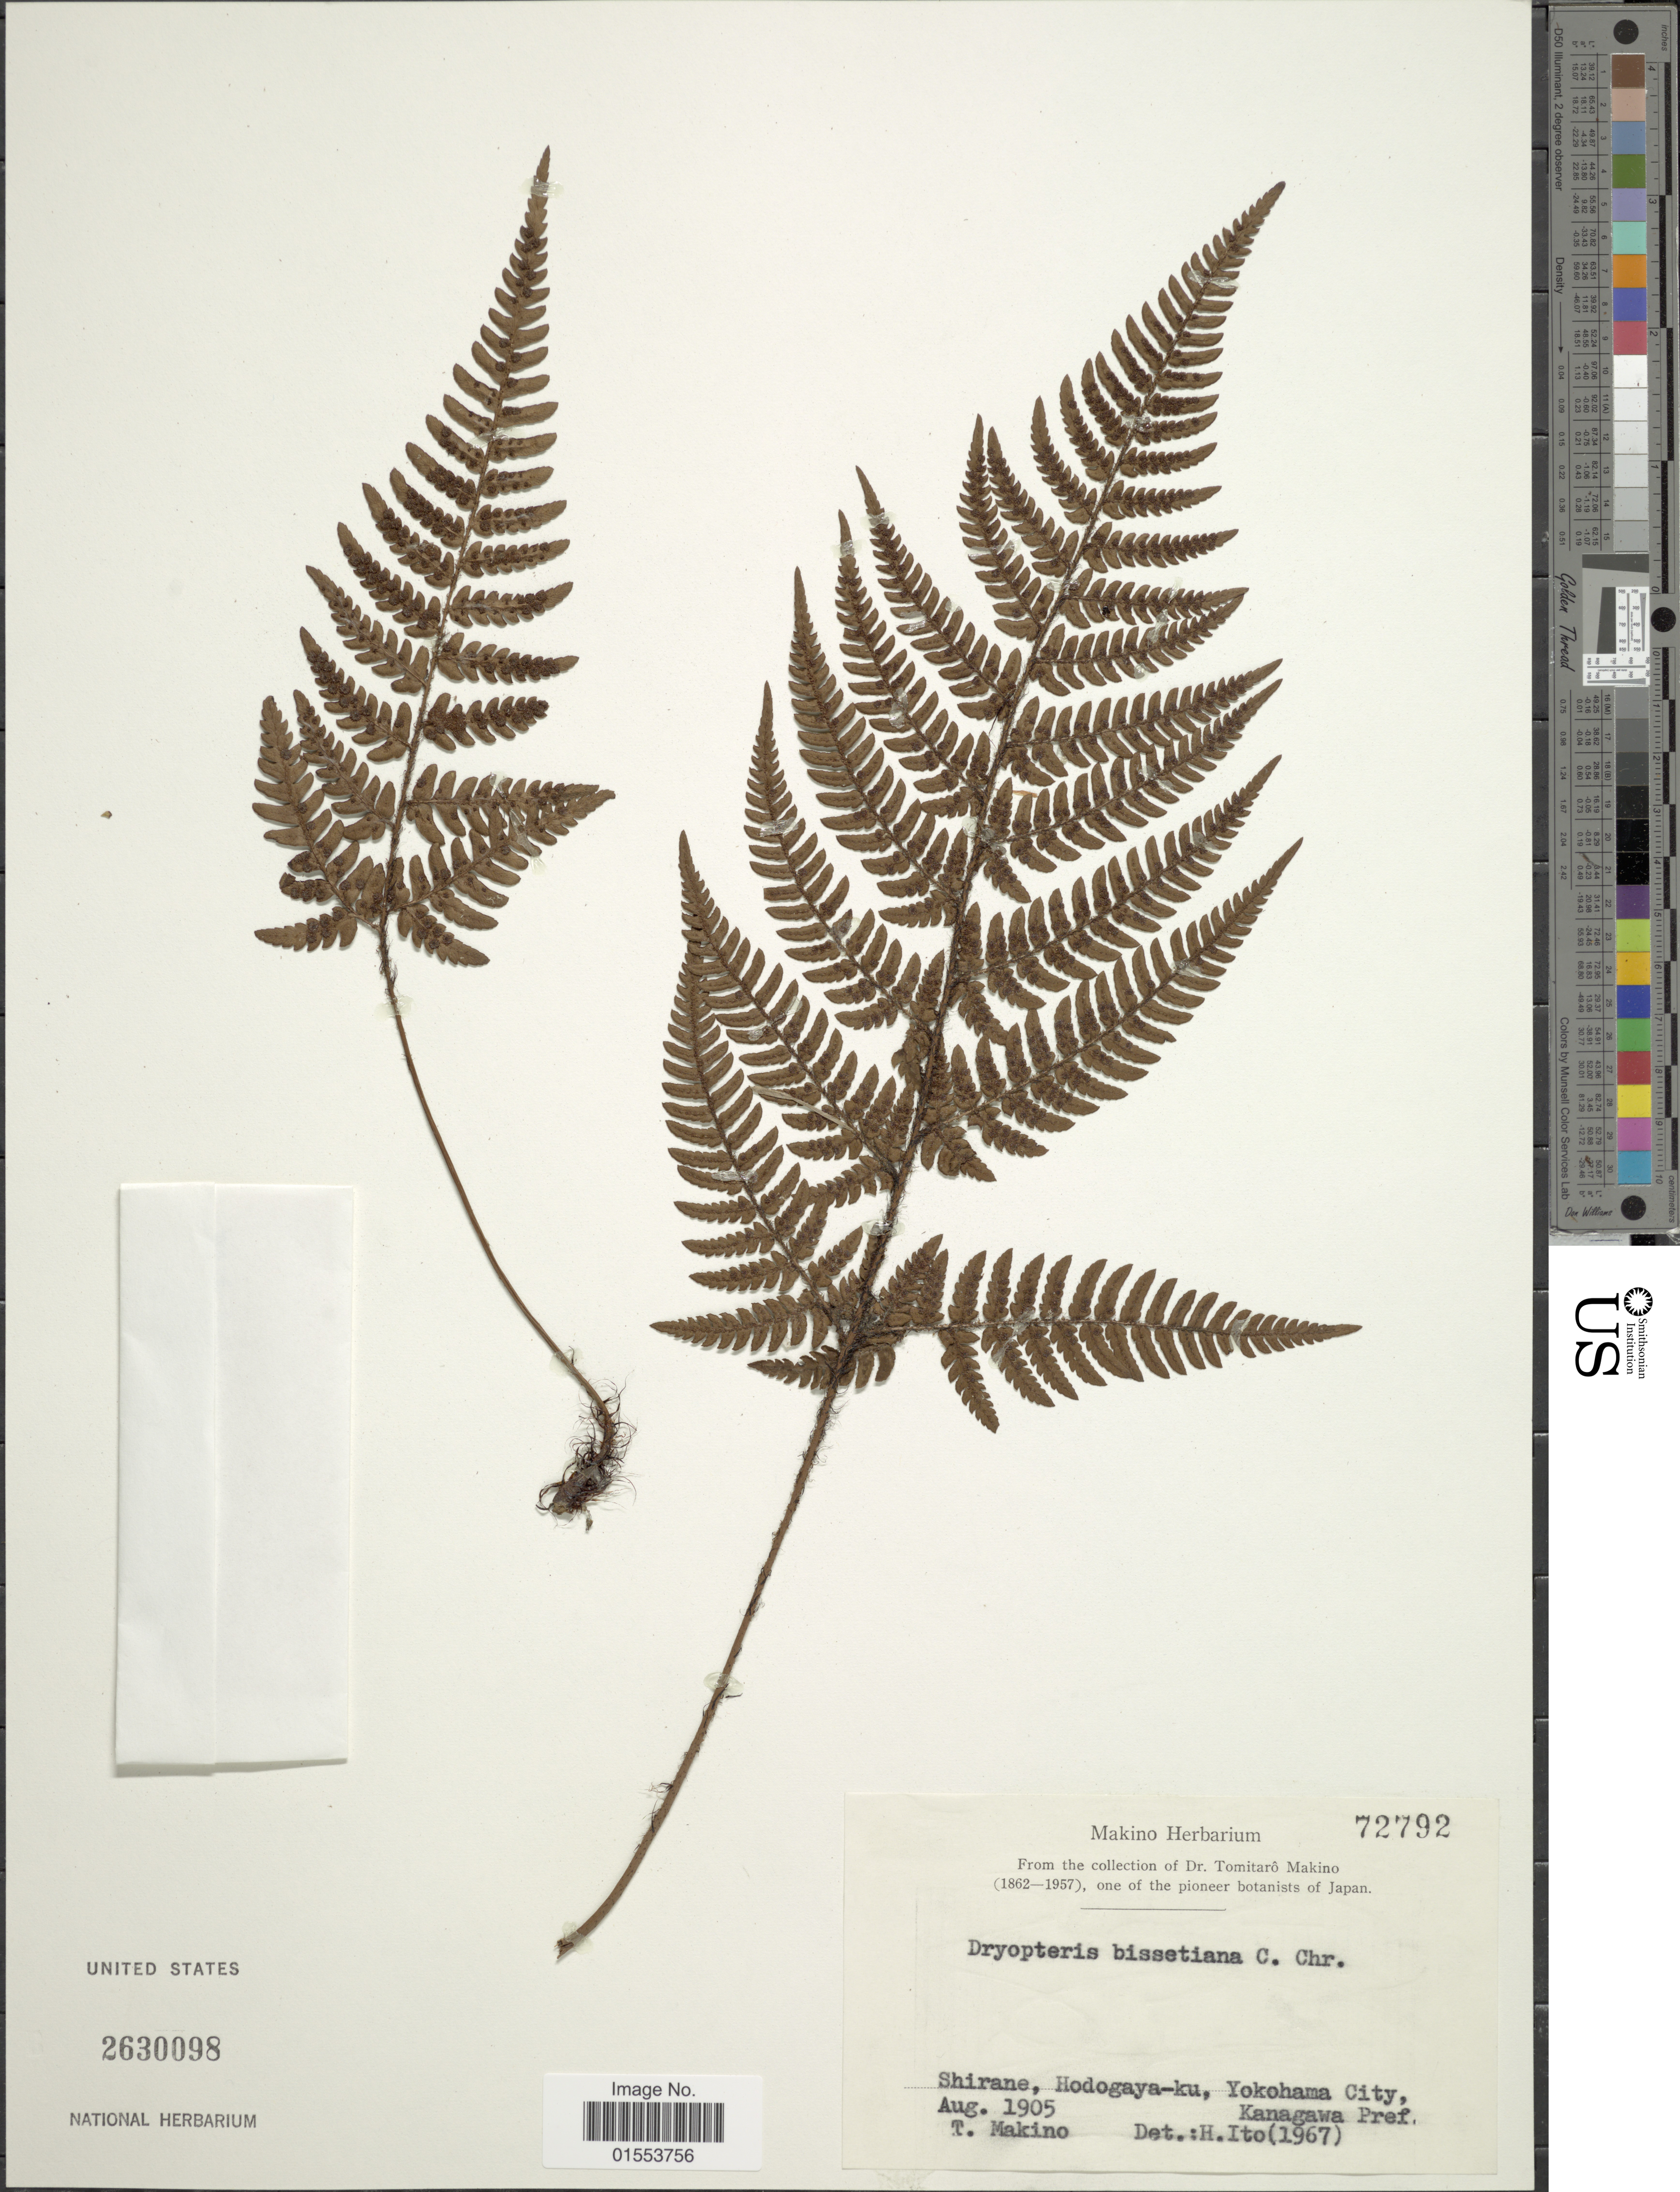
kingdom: Plantae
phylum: Tracheophyta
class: Polypodiopsida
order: Polypodiales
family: Dryopteridaceae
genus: Dryopteris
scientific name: Dryopteris bissetiana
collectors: T. Makino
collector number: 72792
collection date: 1905-08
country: Japan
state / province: Kanagawa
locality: Shirane, Hodogaya-ku, Yokohama City, Kanagawa Pref.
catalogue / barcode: US 2630098